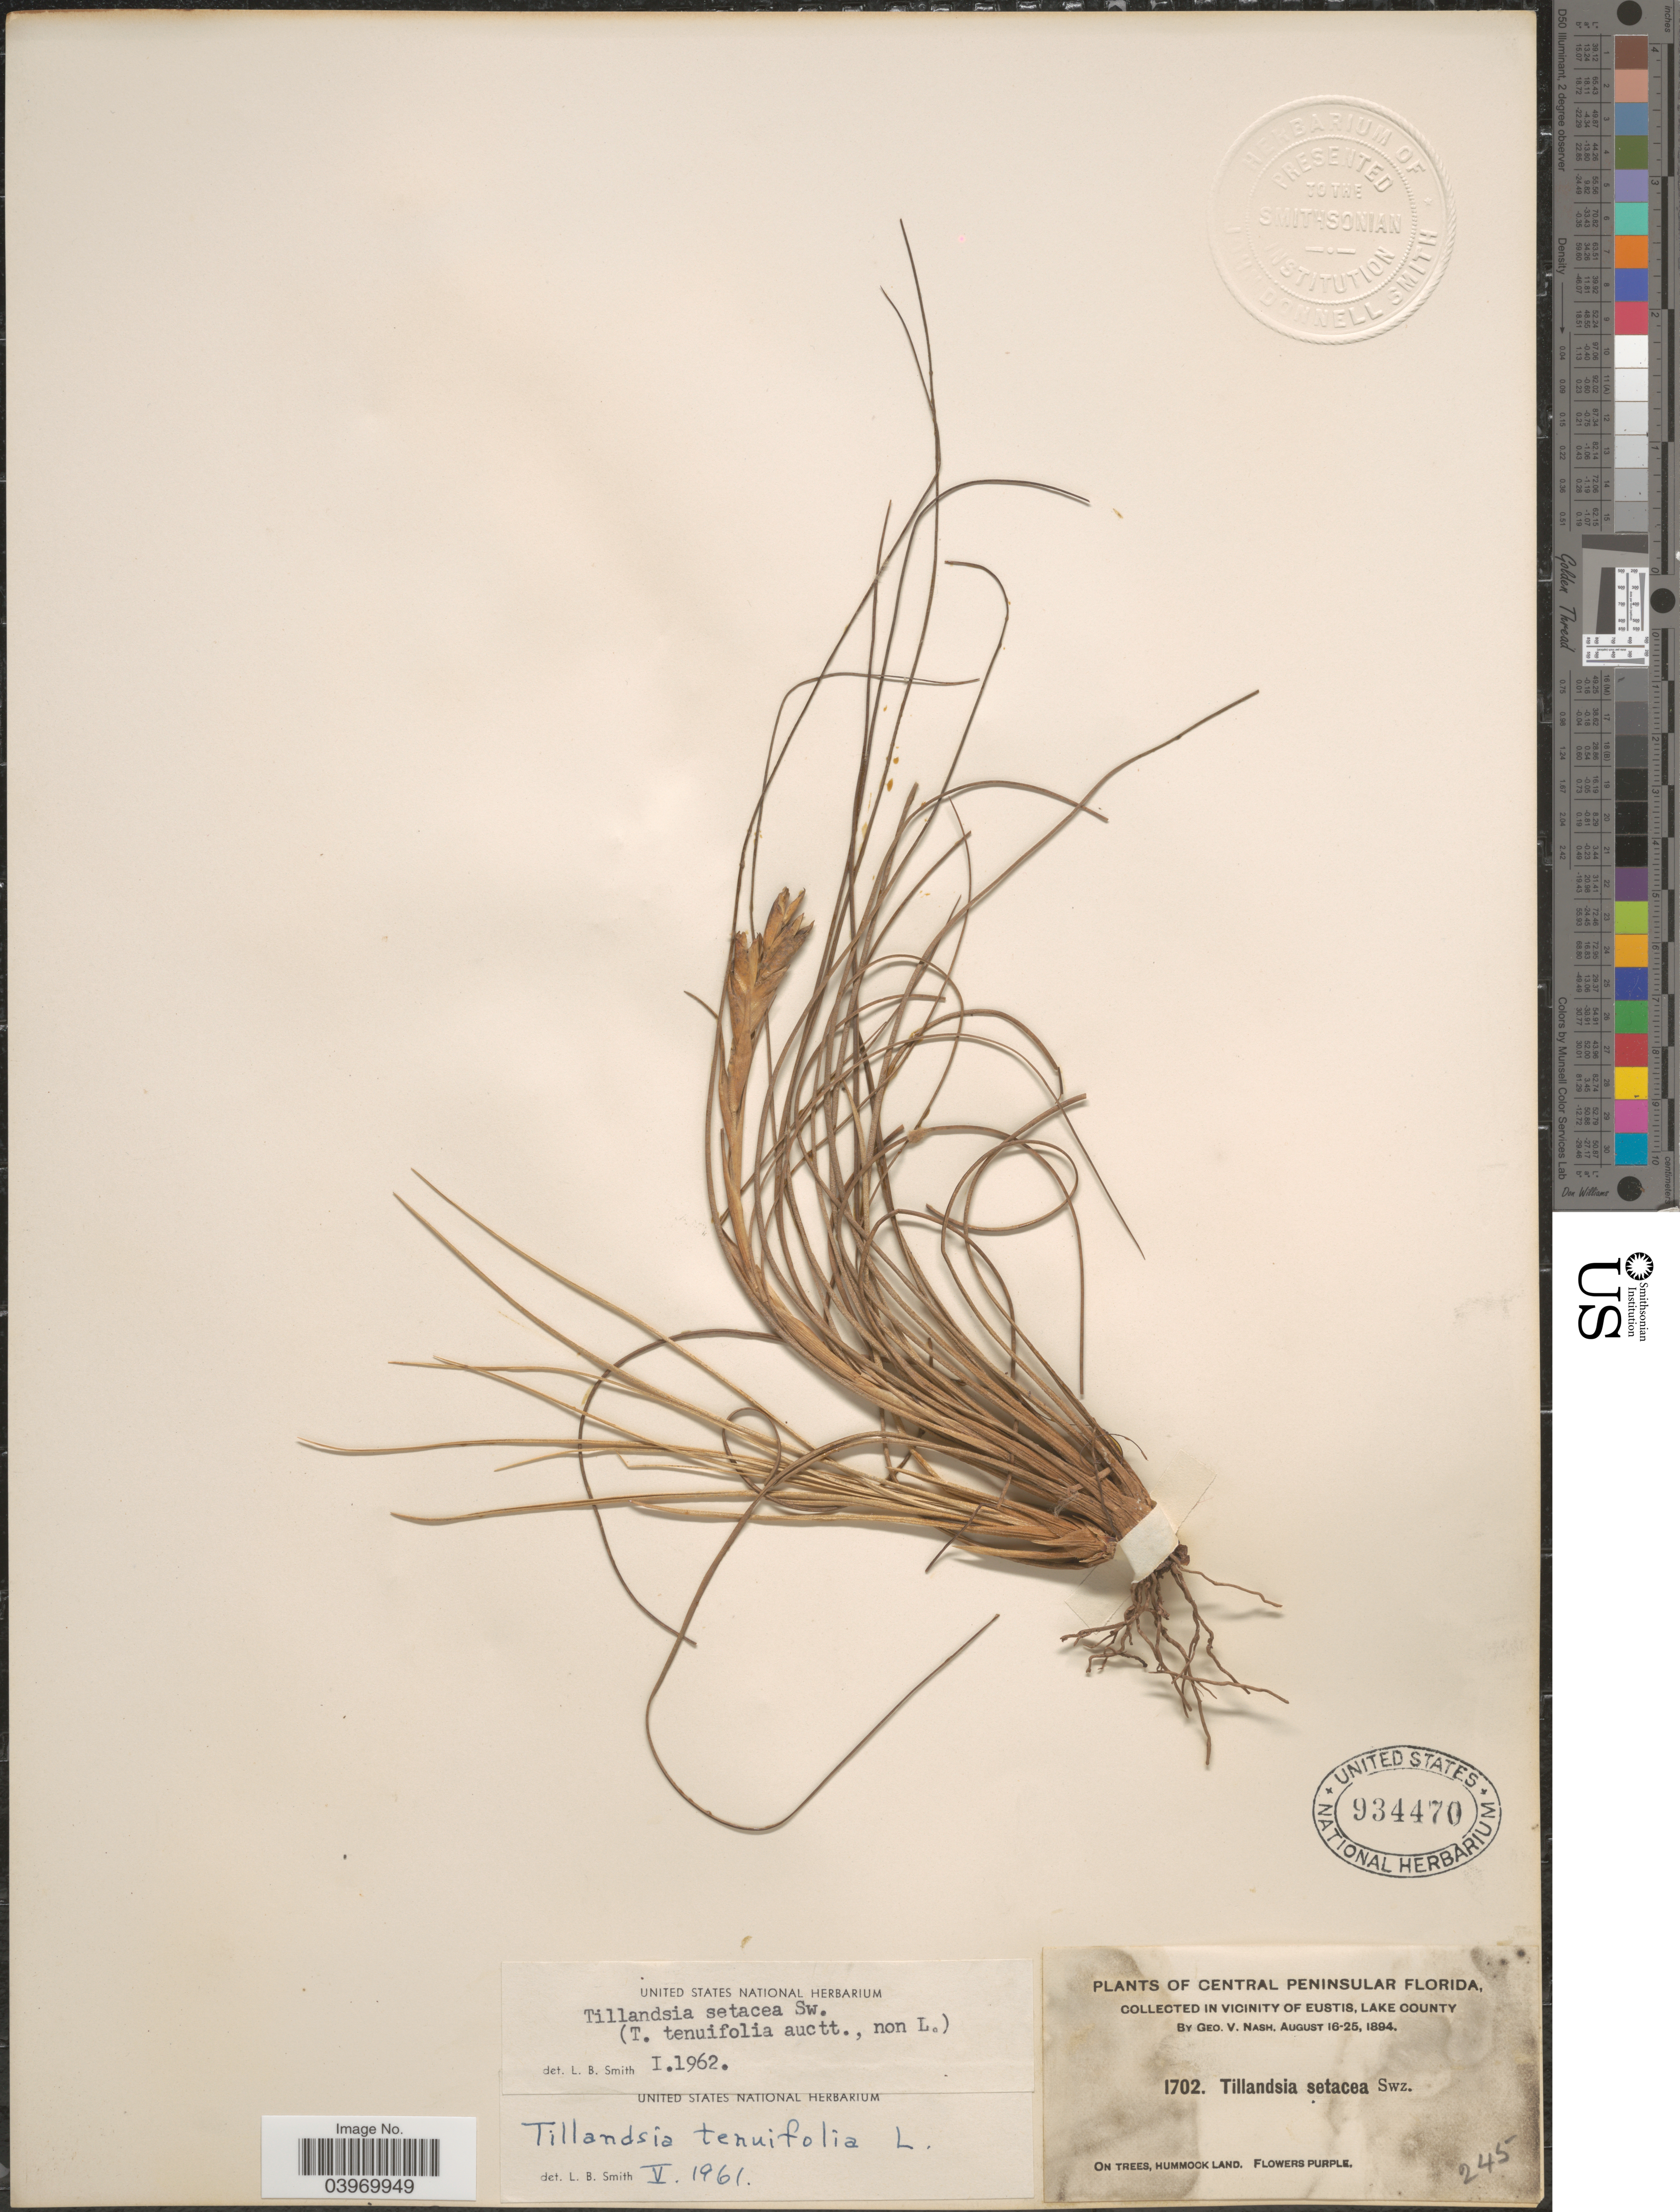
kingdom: Plantae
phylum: Tracheophyta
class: Liliopsida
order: Poales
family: Bromeliaceae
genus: Tillandsia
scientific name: Tillandsia setacea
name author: Sw.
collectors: G. V. Nash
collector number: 1702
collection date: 1894-08-16/1894-08-25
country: United States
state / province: Florida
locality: Central Peninsular Florida. In vicinity of Eustis, Lake County.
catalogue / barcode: US 934470